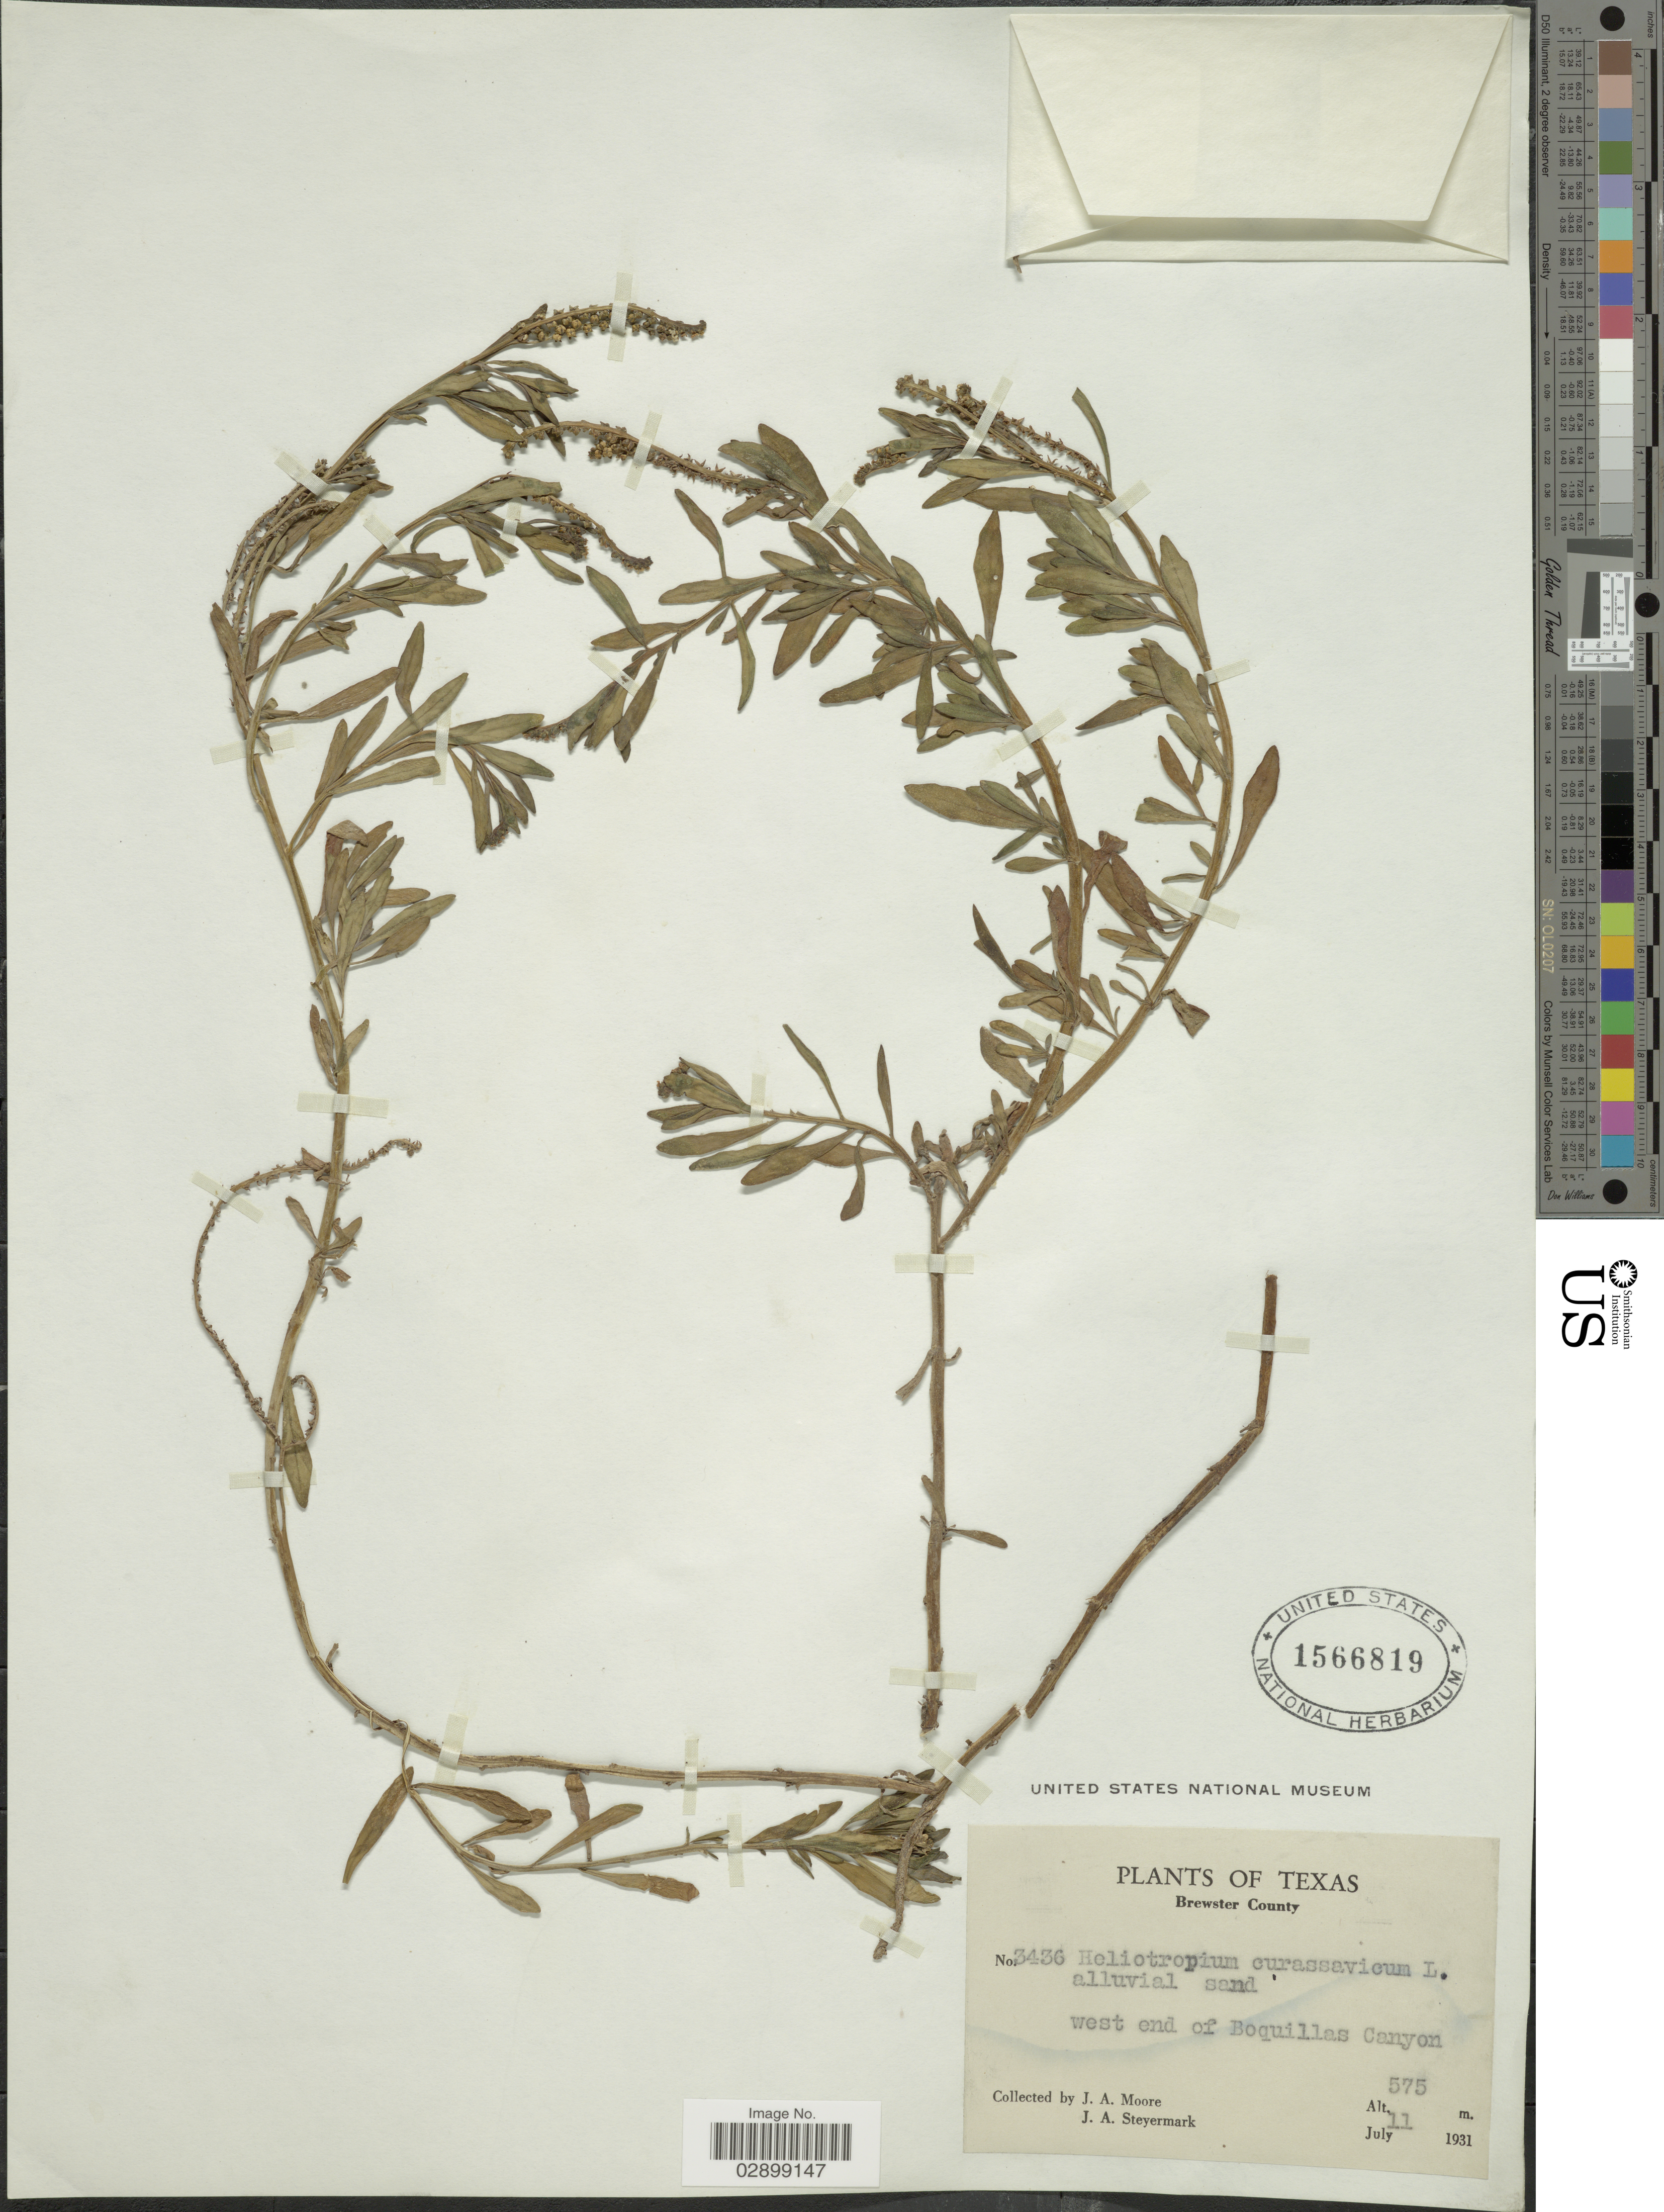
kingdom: Plantae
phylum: Tracheophyta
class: Magnoliopsida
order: Boraginales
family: Heliotropiaceae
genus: Heliotropium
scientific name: Heliotropium curassavicum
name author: L.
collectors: J. A. Moore & J. Steyermark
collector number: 3436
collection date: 1931-07-11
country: United States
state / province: Texas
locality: Brewster County. West end of Boquillas Canyon.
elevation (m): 575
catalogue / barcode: US 1566819